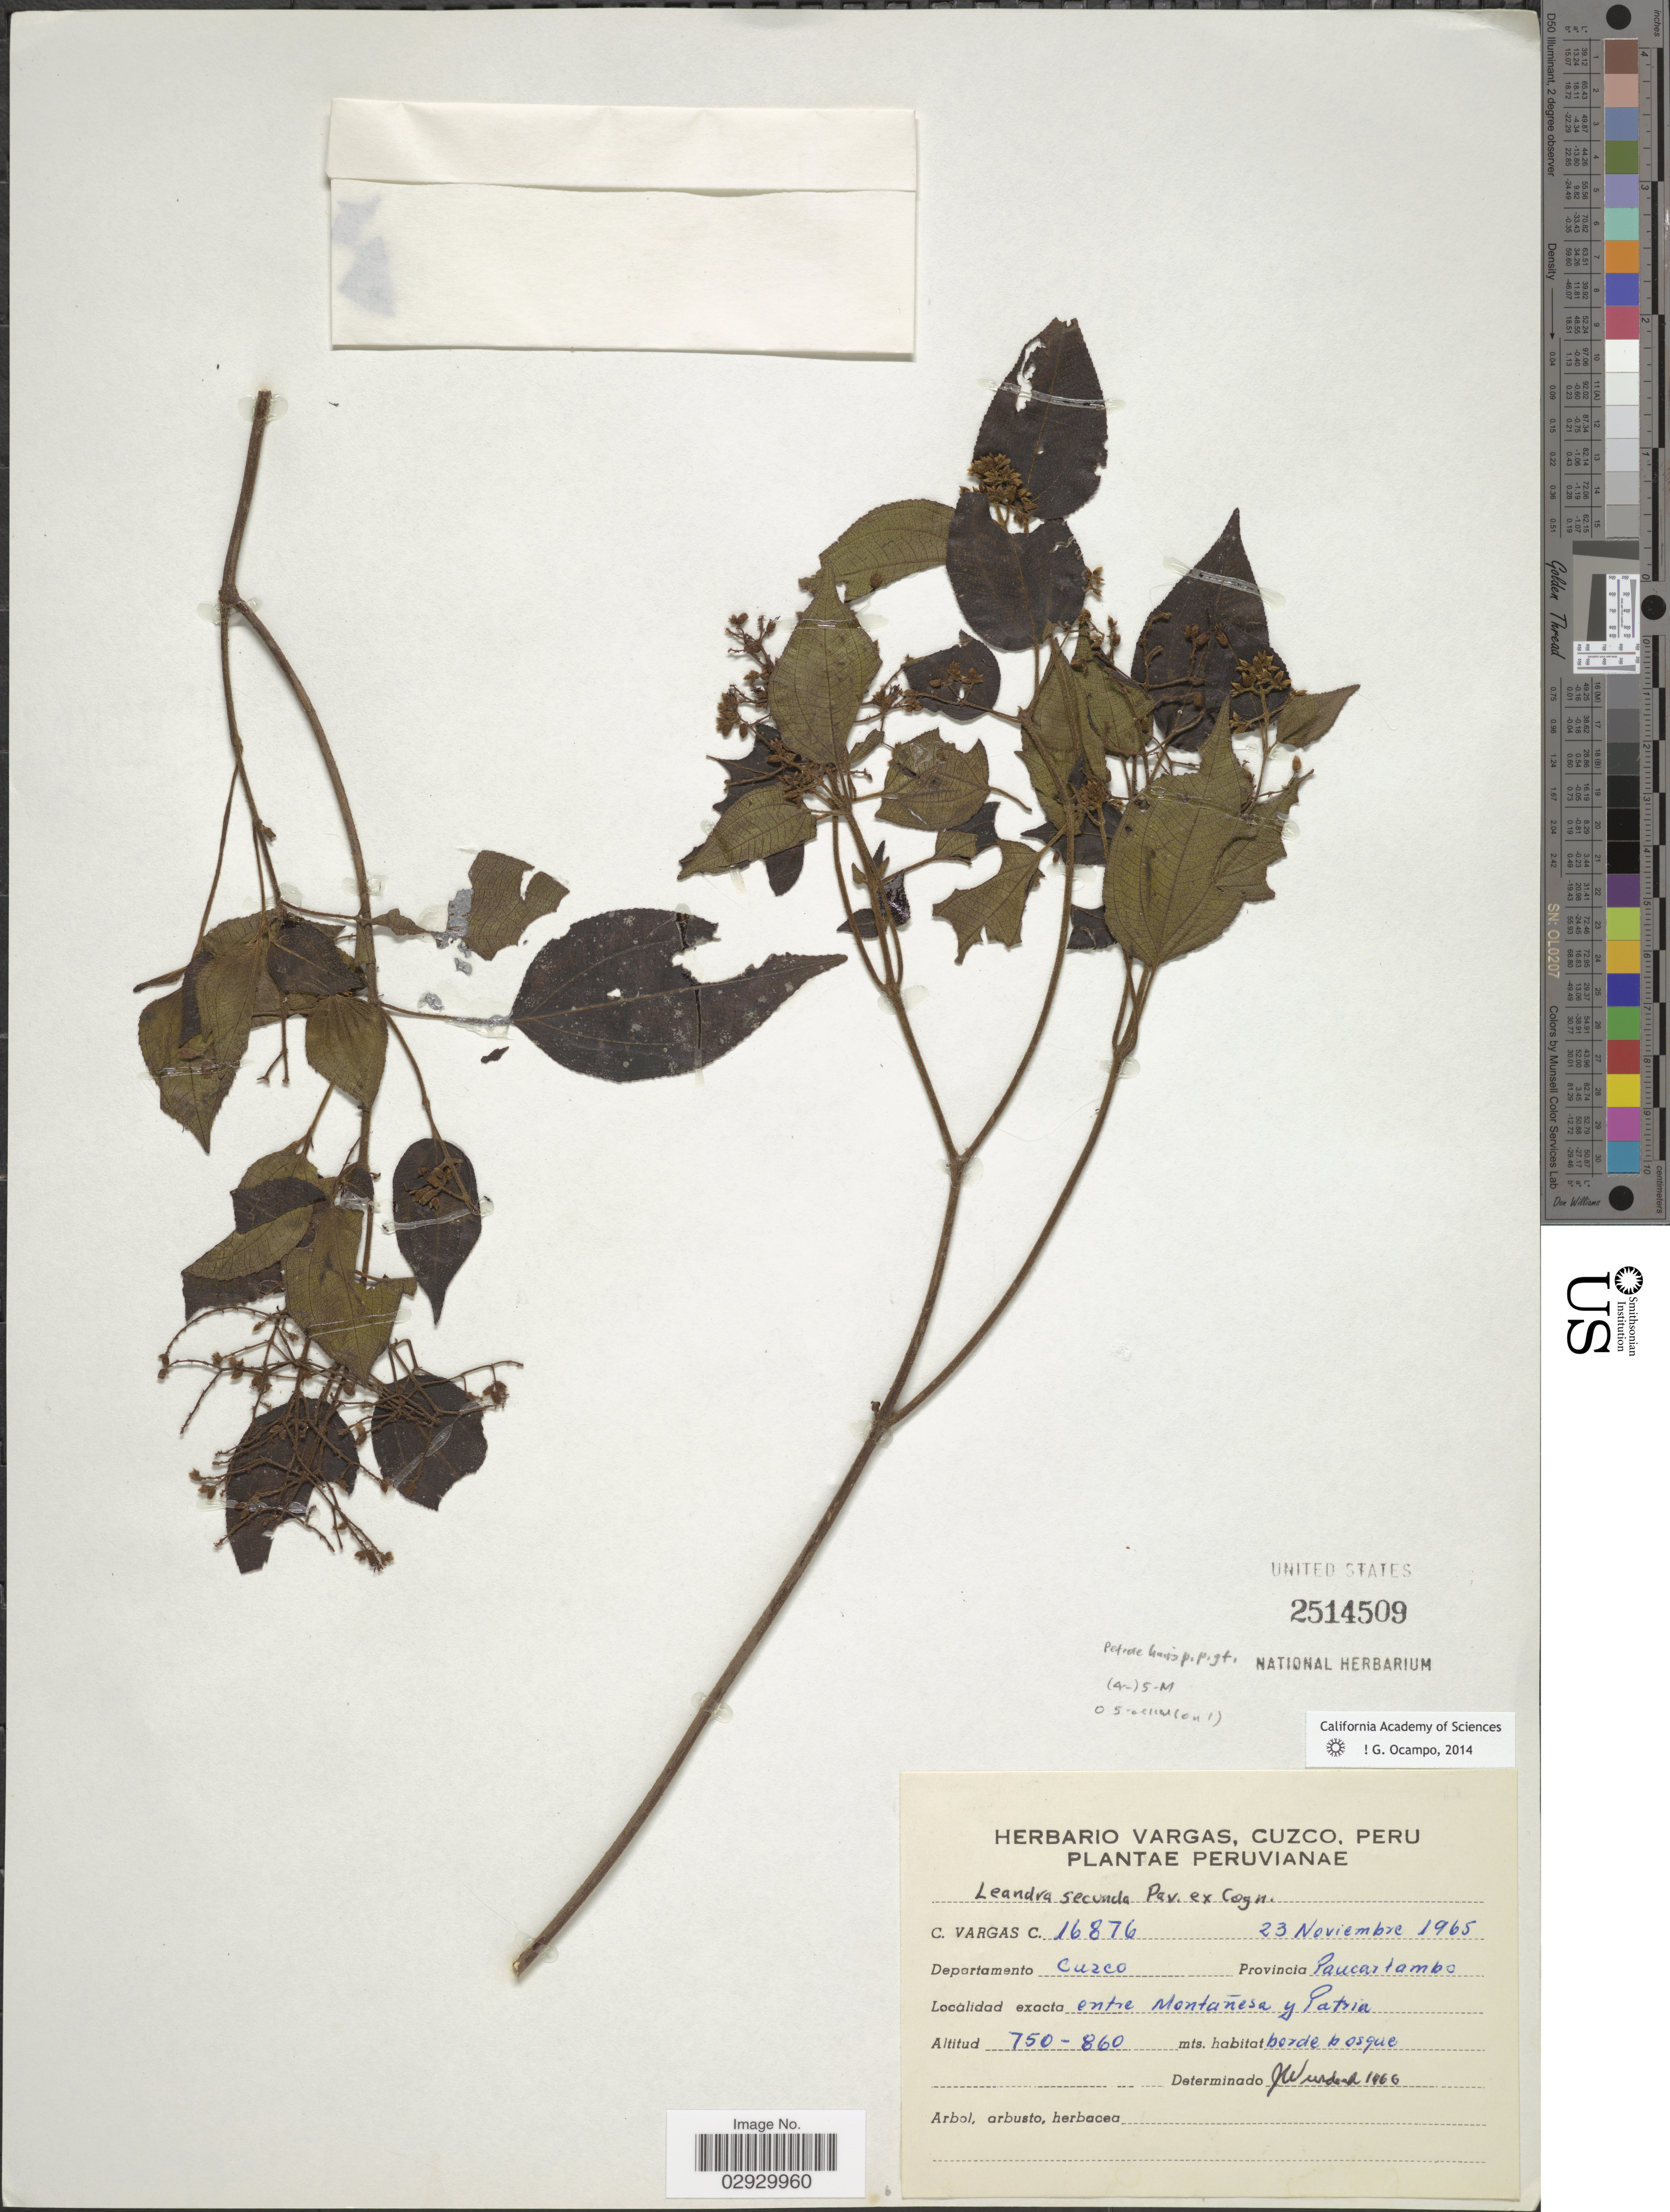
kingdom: Plantae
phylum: Tracheophyta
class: Magnoliopsida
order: Myrtales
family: Melastomataceae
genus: Leandra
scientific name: Leandra secunda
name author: (D. Don) Cogn.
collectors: C. Vargas Calderón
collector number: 16876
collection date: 1965-11-23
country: Peru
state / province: Cusco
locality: Departamento Cuzco, Provincia Paucartambo, entre Montañesa y Patria.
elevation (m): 750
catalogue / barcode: US 2514509